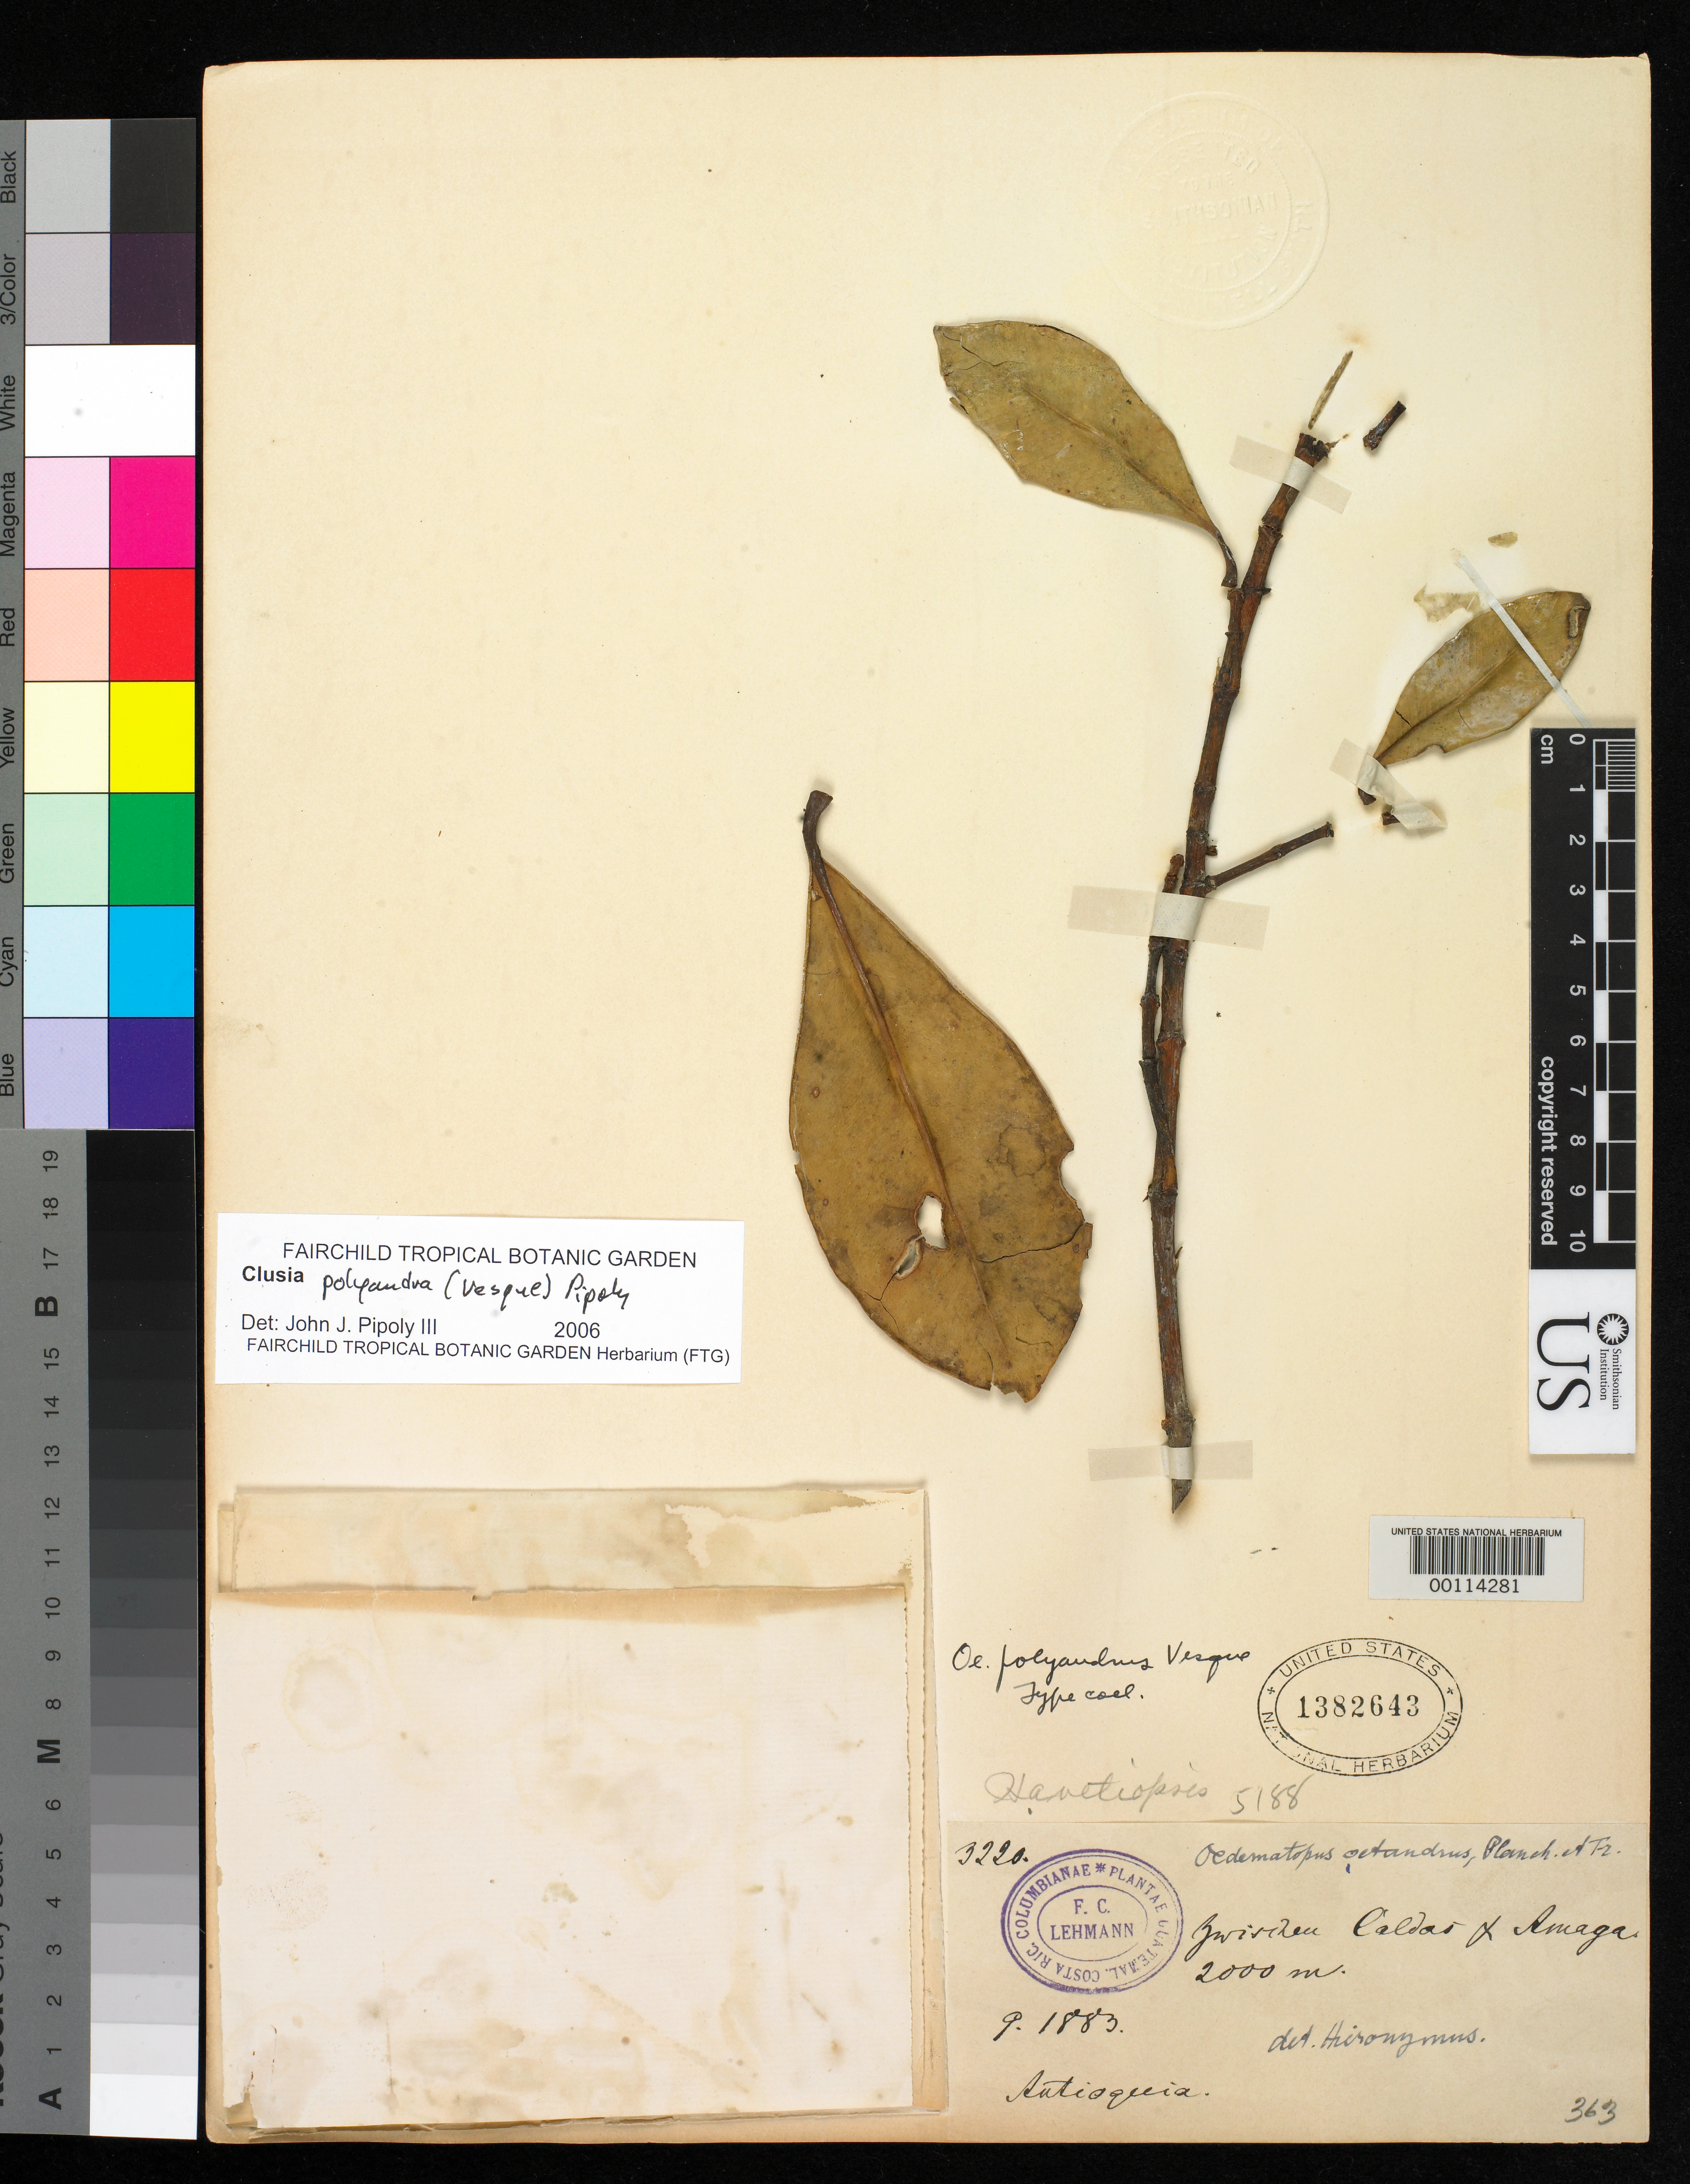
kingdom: Plantae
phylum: Tracheophyta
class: Magnoliopsida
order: Malpighiales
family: Clusiaceae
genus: Oedematopus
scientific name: Oedematopus polyandrus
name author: Vesque in A. DC.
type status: Isotype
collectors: F. C. Lehmann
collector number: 3220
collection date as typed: Sep 1883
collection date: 1883-09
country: Colombia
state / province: Antioquia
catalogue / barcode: US 1382643